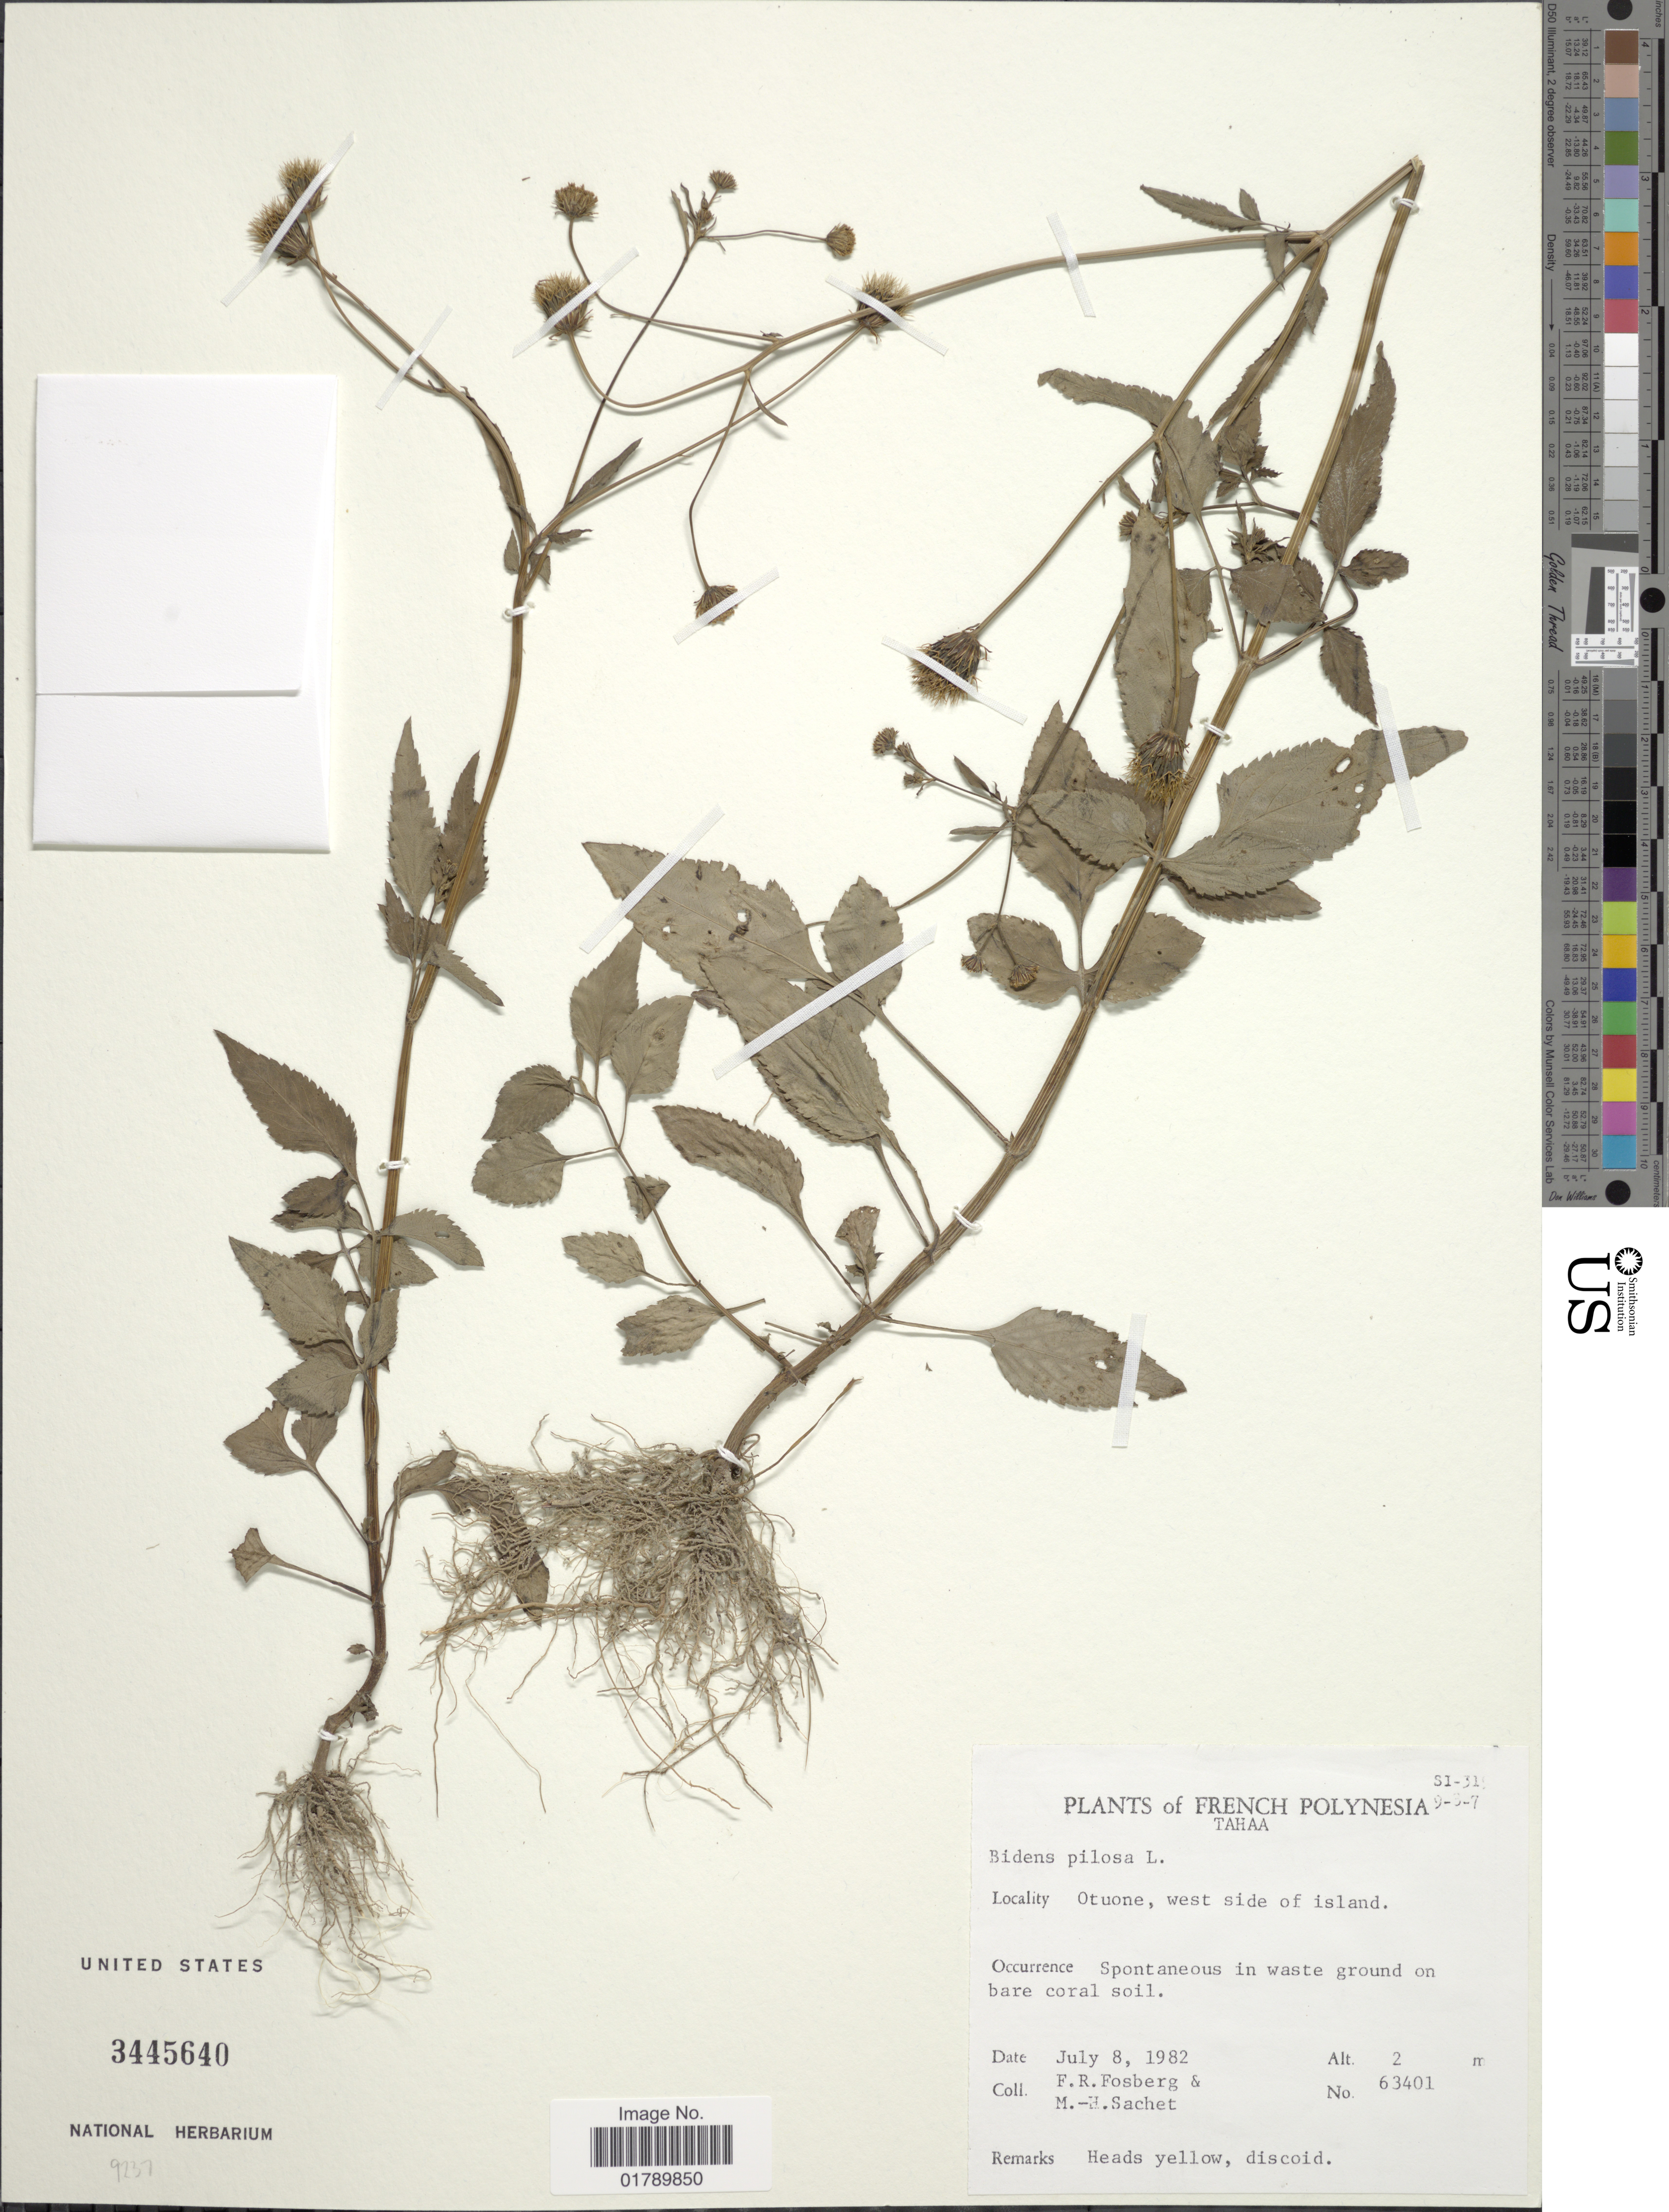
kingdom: Plantae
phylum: Tracheophyta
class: Magnoliopsida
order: Asterales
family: Asteraceae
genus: Bidens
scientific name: Bidens pilosa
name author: L.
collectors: F. R. Fosberg & M.-H. Sachet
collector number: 63401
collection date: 1982-07-08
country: French Polynesia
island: Tahaa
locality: Tahaa. Otuone, west side of island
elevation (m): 2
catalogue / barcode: US 3445640